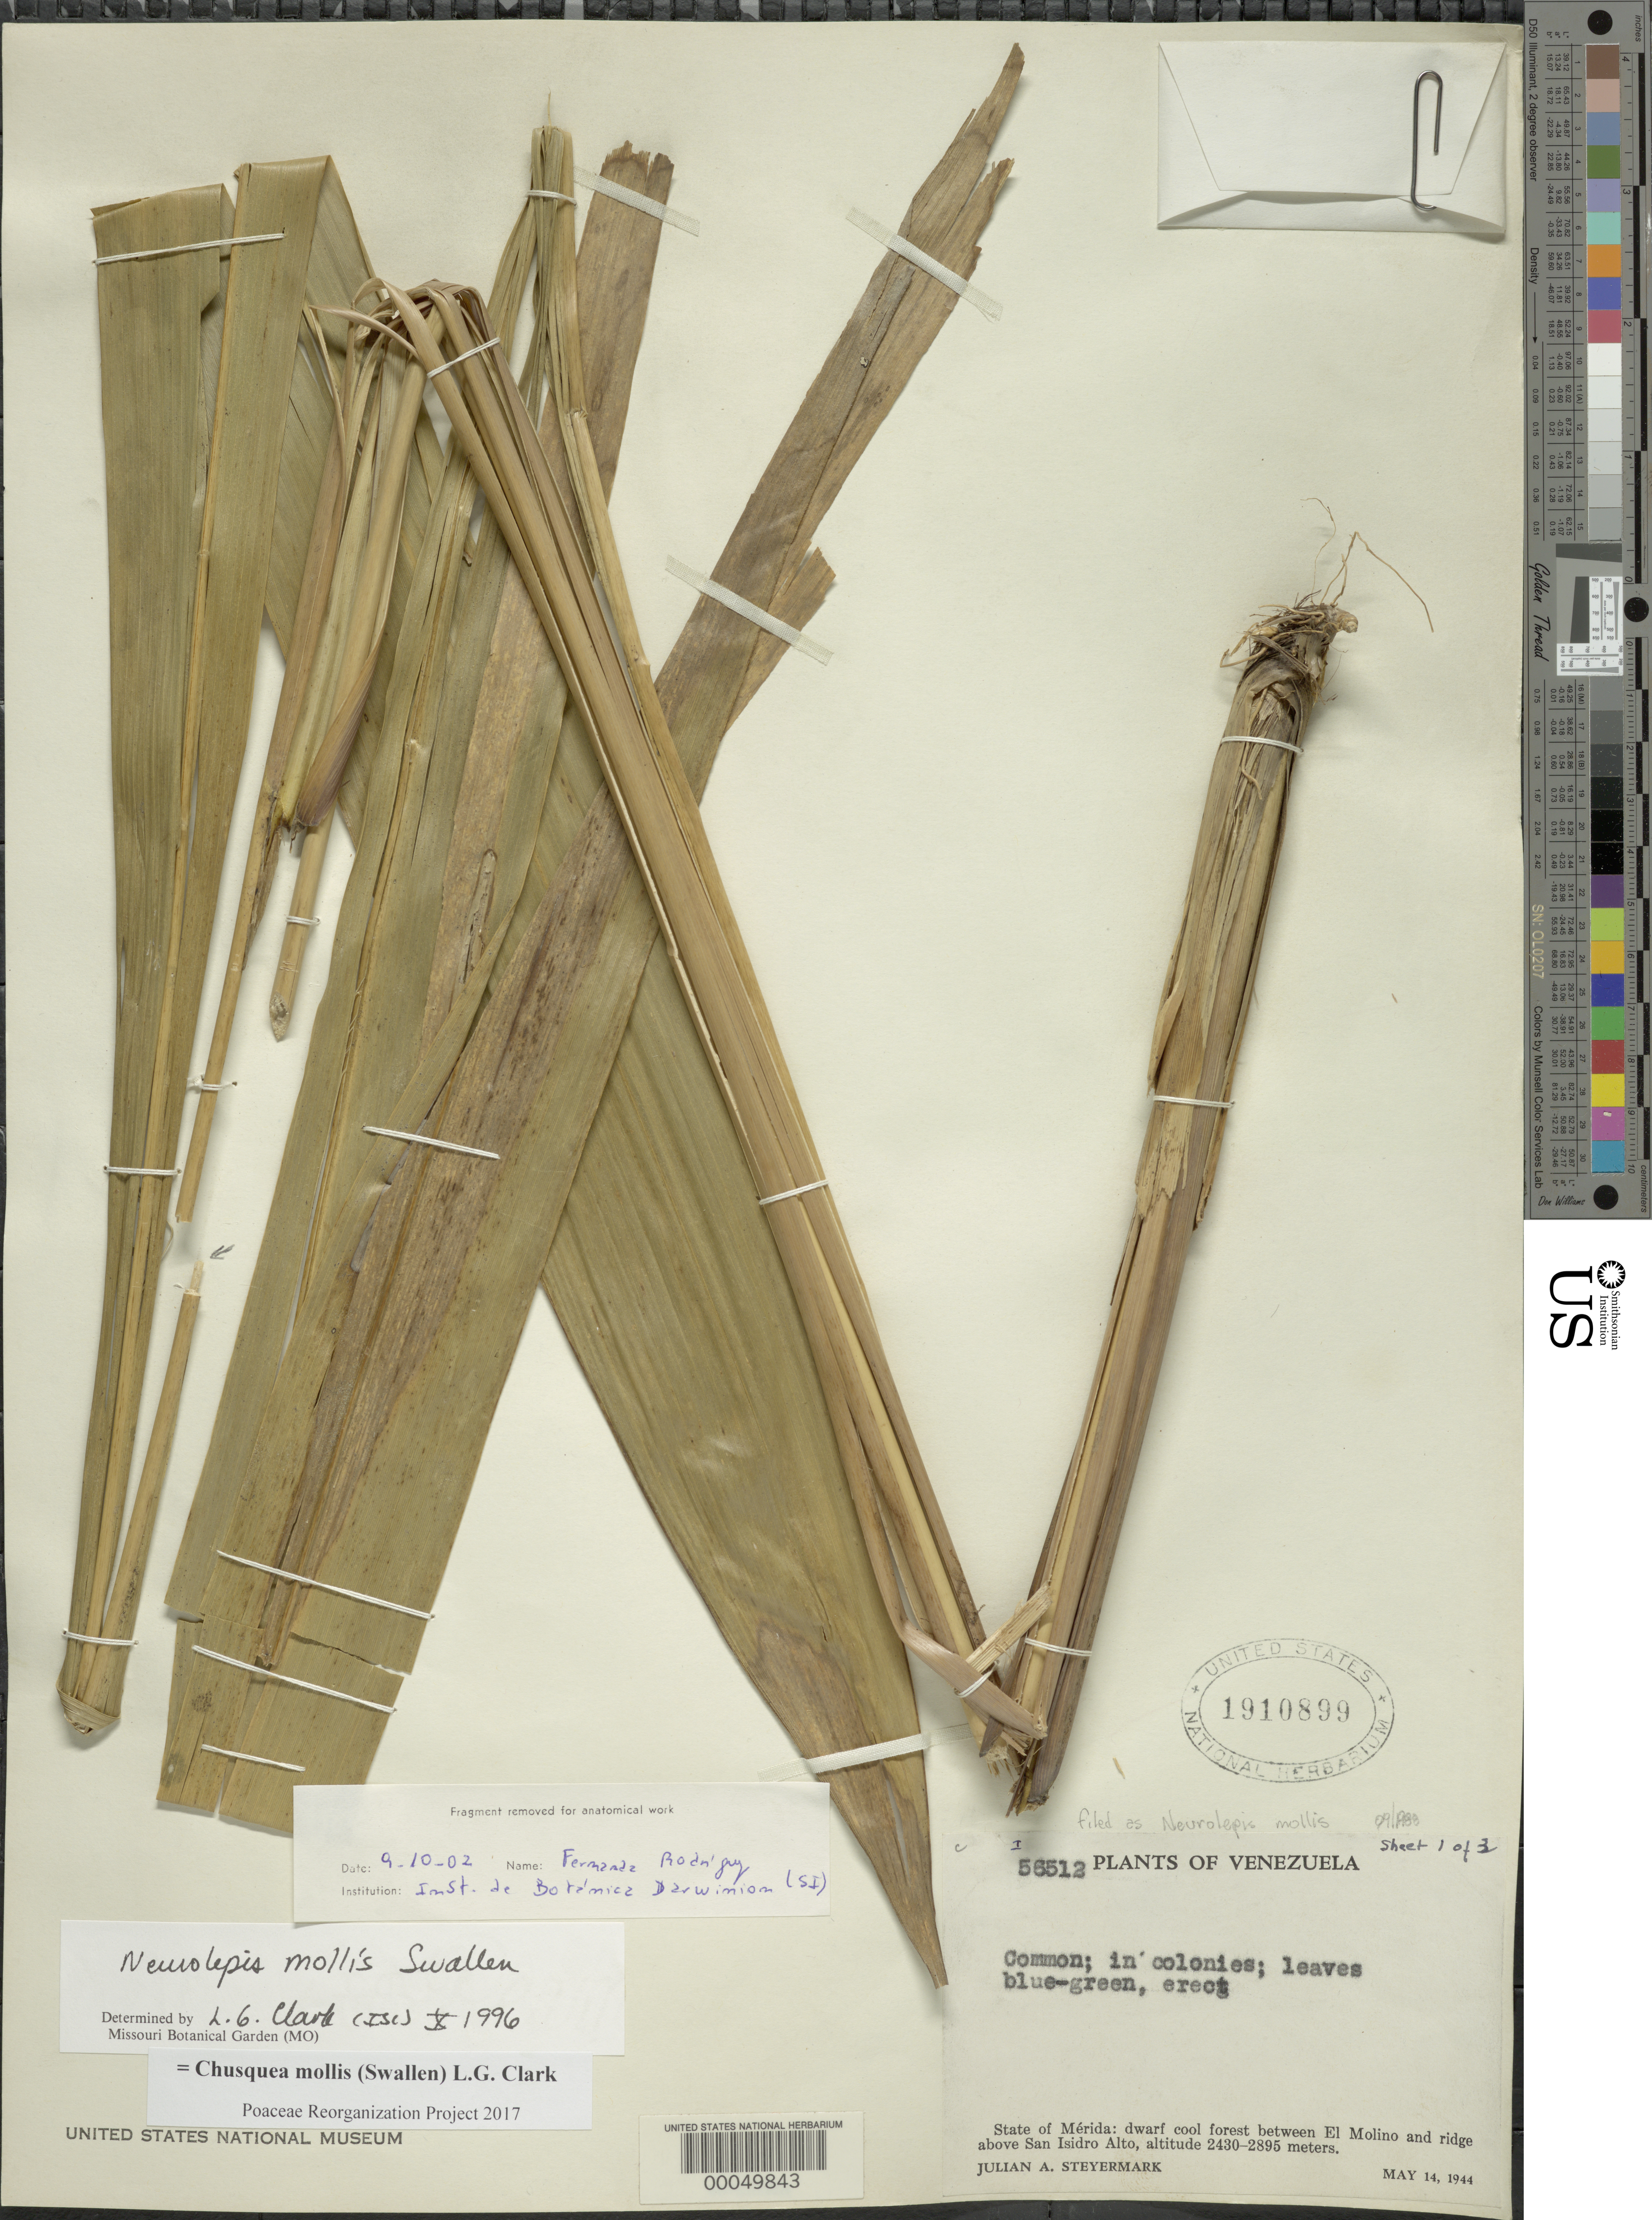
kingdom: Plantae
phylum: Tracheophyta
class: Liliopsida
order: Poales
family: Poaceae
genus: Chusquea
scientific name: Chusquea mollis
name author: (Swallen) L.G. Clark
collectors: J. Steyermark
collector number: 56512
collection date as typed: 14 May 1944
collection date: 1944-05-14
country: Venezuela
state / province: Mérida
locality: El molino, san isidro alto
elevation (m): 2430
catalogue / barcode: US 1910899